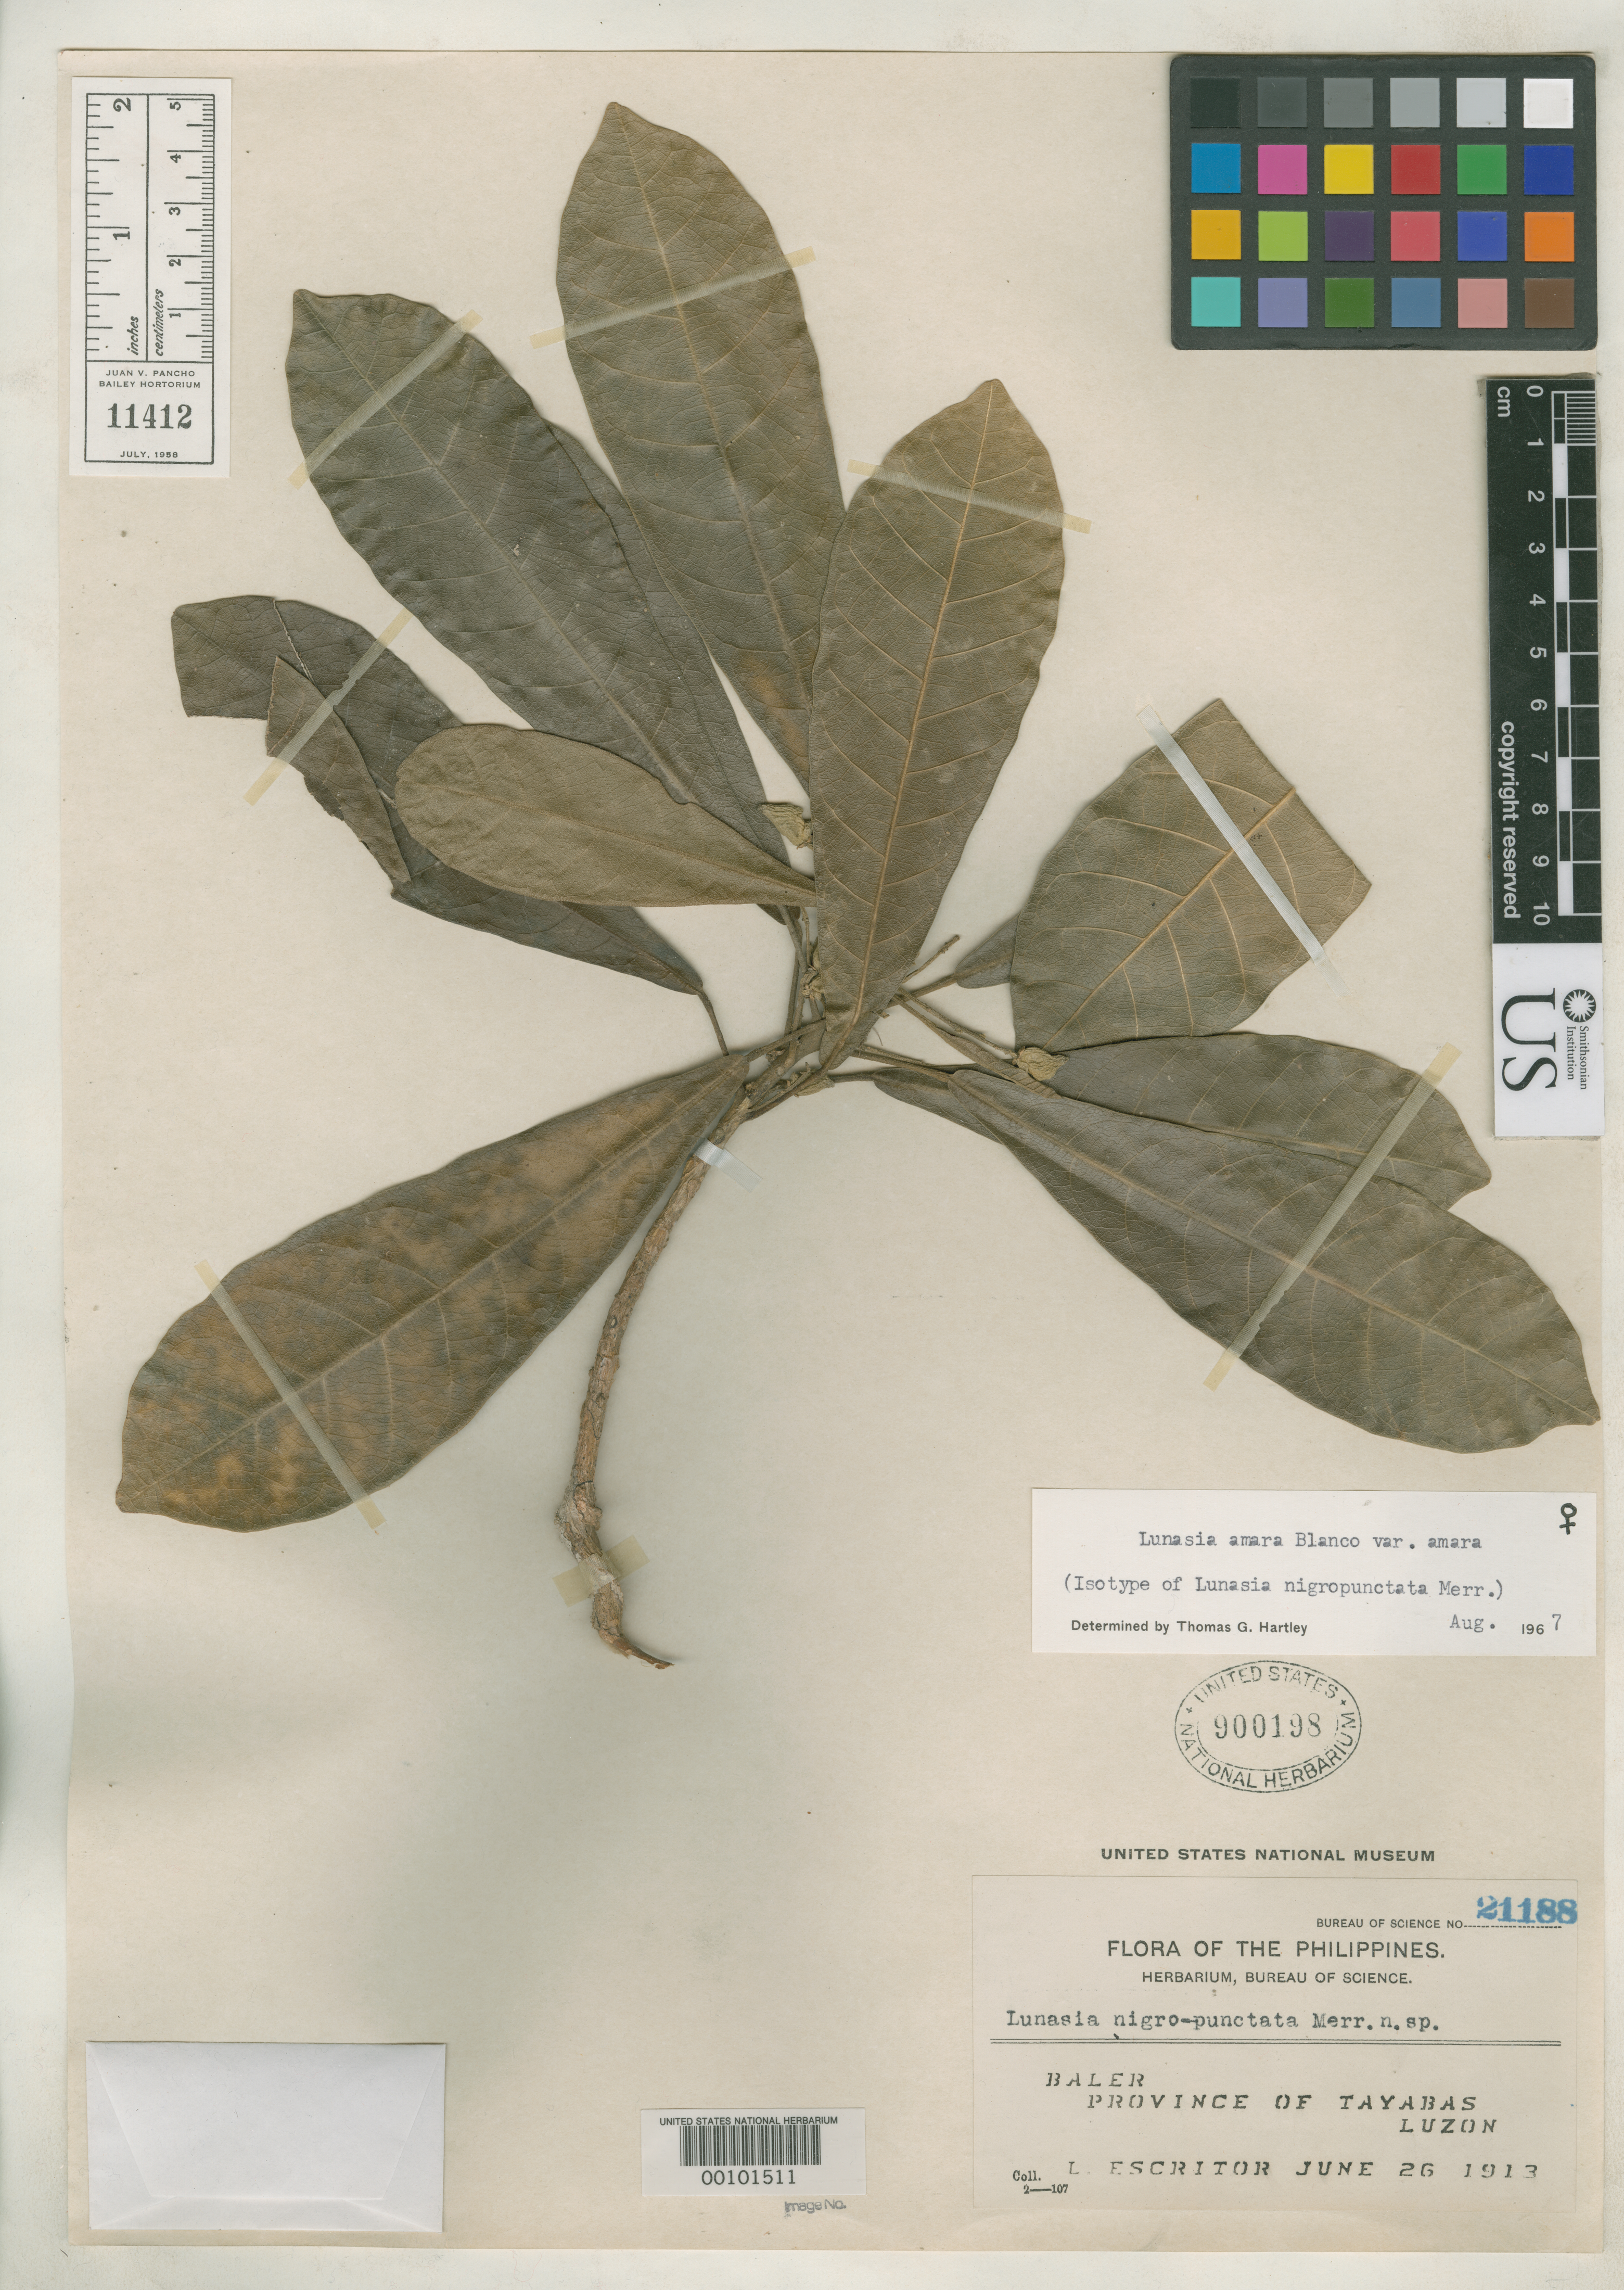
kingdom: Plantae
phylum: Tracheophyta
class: Magnoliopsida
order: Sapindales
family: Rutaceae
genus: Lunasia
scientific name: Lunasia nigro-punctata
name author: Merr.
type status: Isotype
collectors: L. Escritor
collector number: Bur. Sci. 21188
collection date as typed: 26 Jun 1913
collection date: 1913-06-26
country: Philippines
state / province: Calabarzon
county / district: Quezon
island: Luzon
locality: Baler.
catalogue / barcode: US 900198